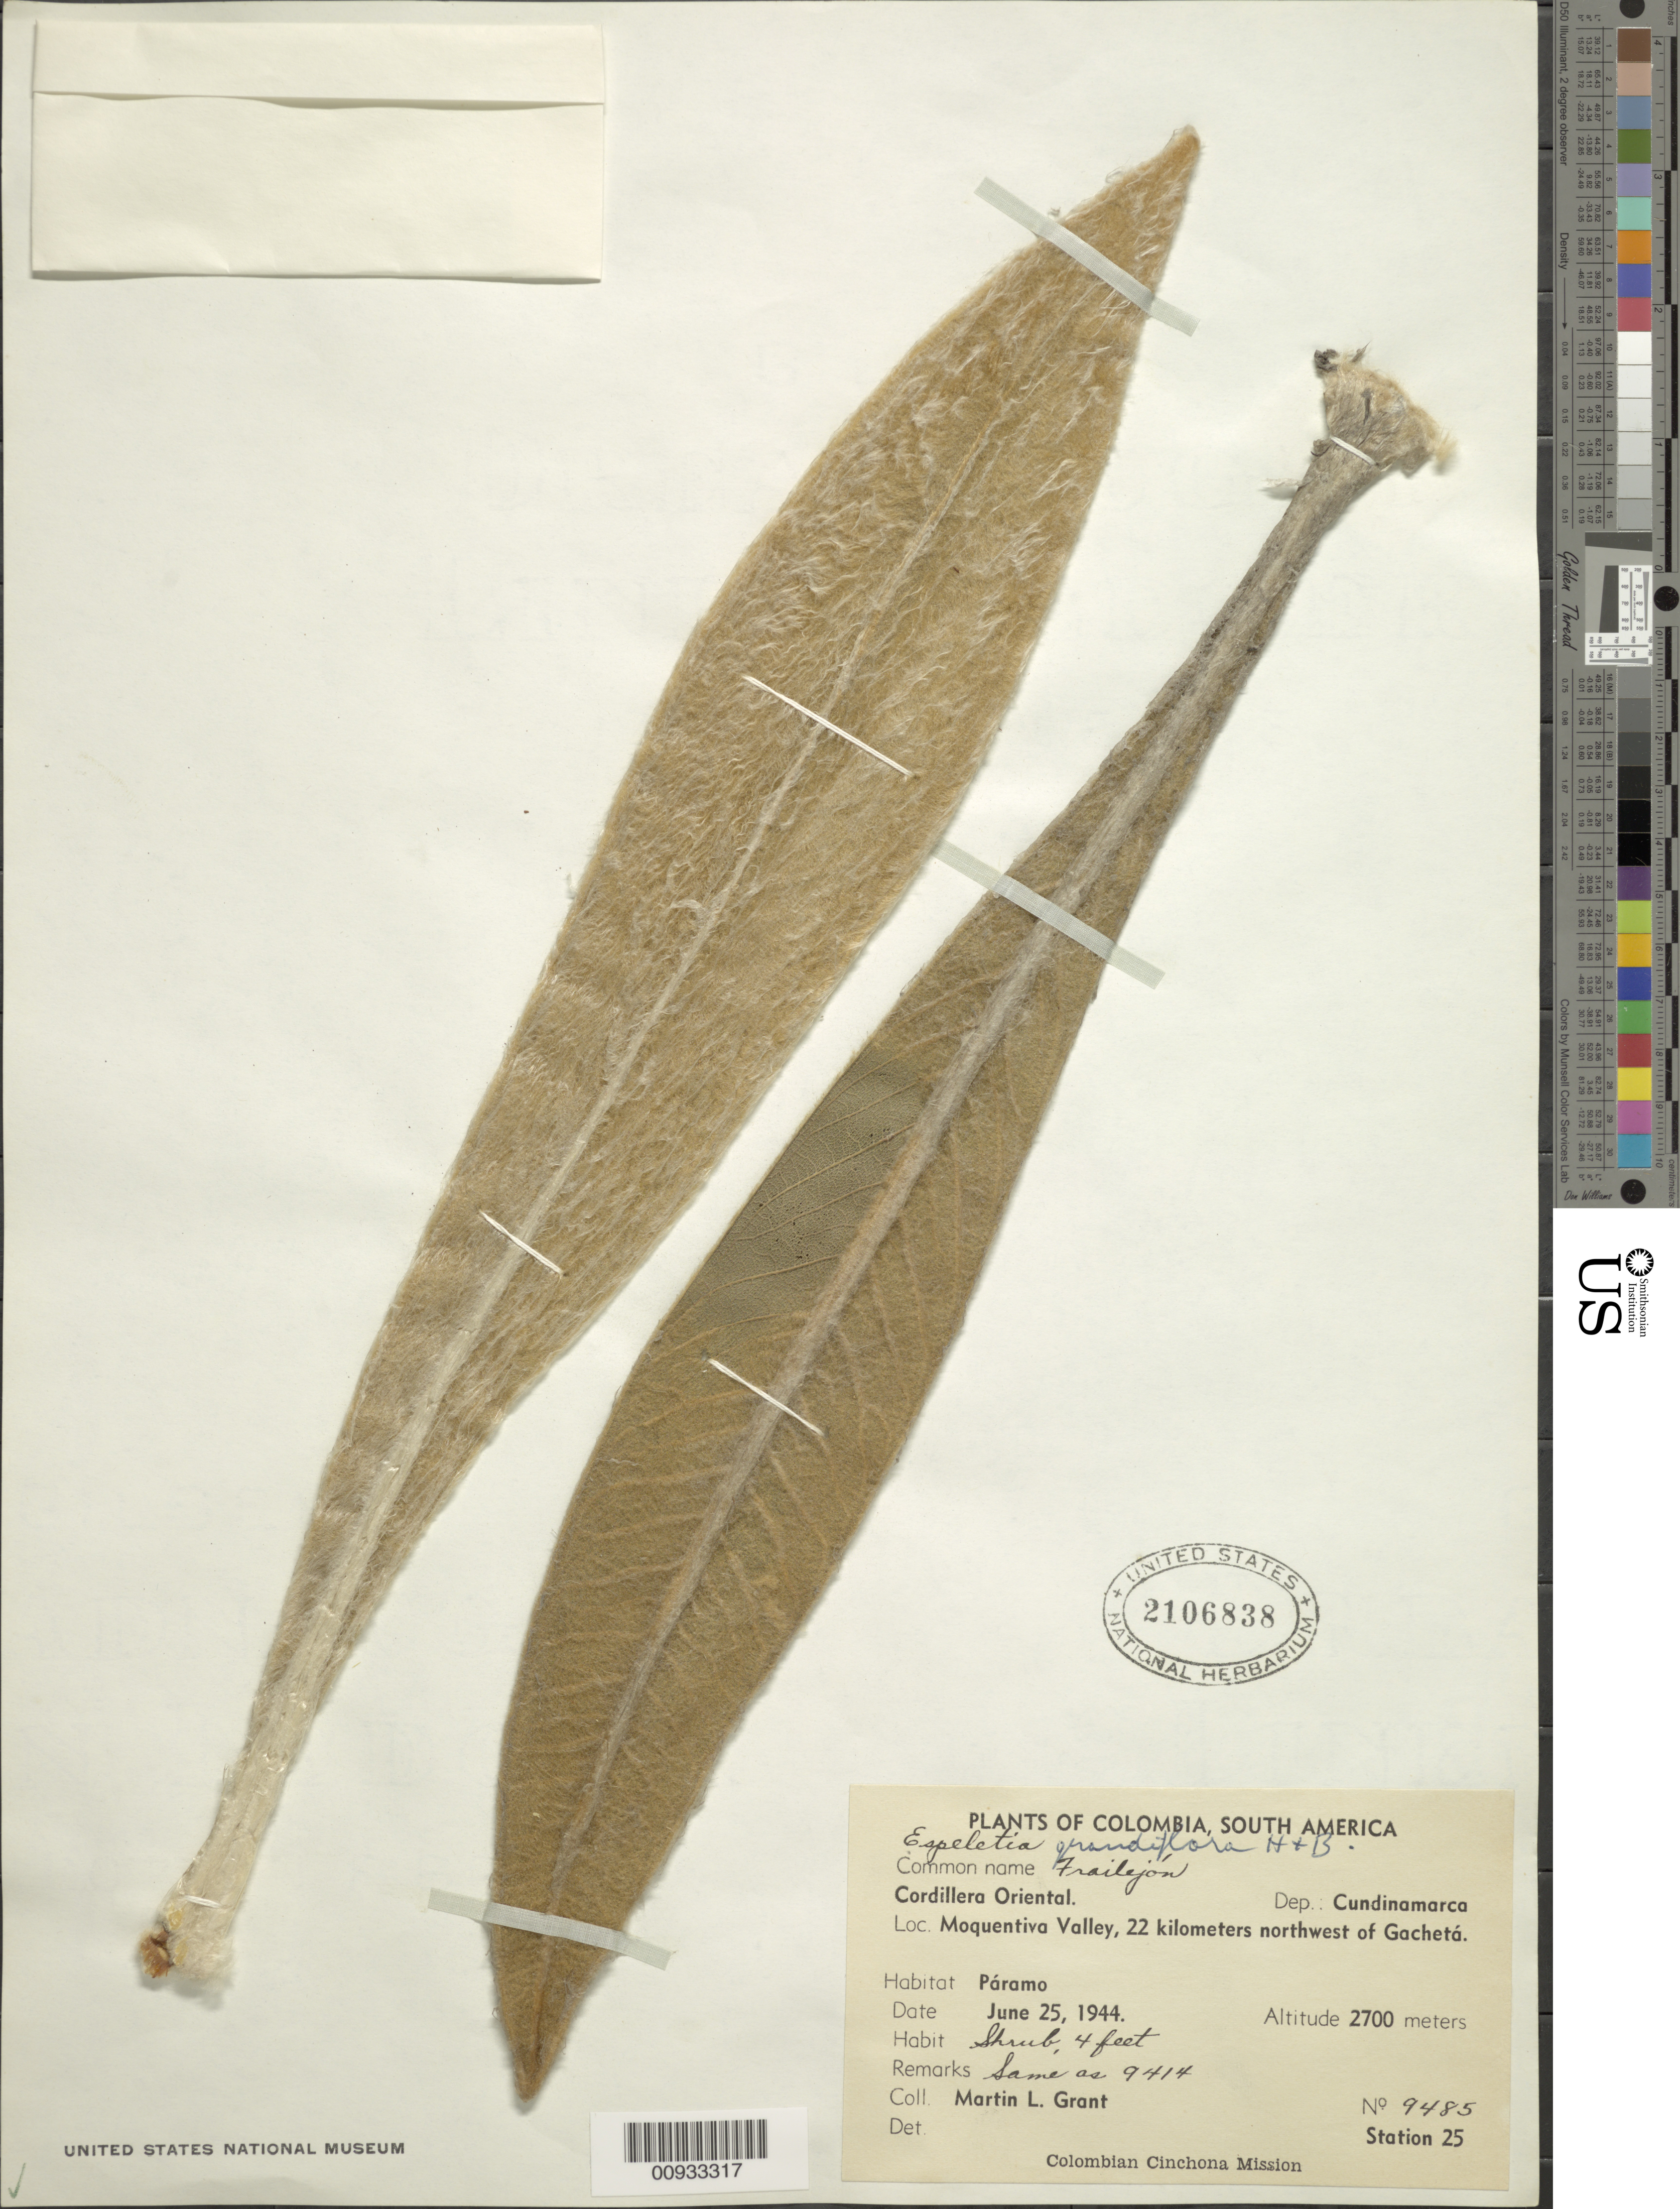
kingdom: Plantae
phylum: Tracheophyta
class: Magnoliopsida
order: Asterales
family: Asteraceae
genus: Espeletia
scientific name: Espeletia grandiflora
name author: Humb. & Bonpl.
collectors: M. L. Grant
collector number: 9485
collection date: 1944-06-25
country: Colombia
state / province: Cundinamarca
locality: Moquentivá Valley, 22 km NW of Gachetá, Cordillera Oriental.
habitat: Páramo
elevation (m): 2700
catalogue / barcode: US 2106838